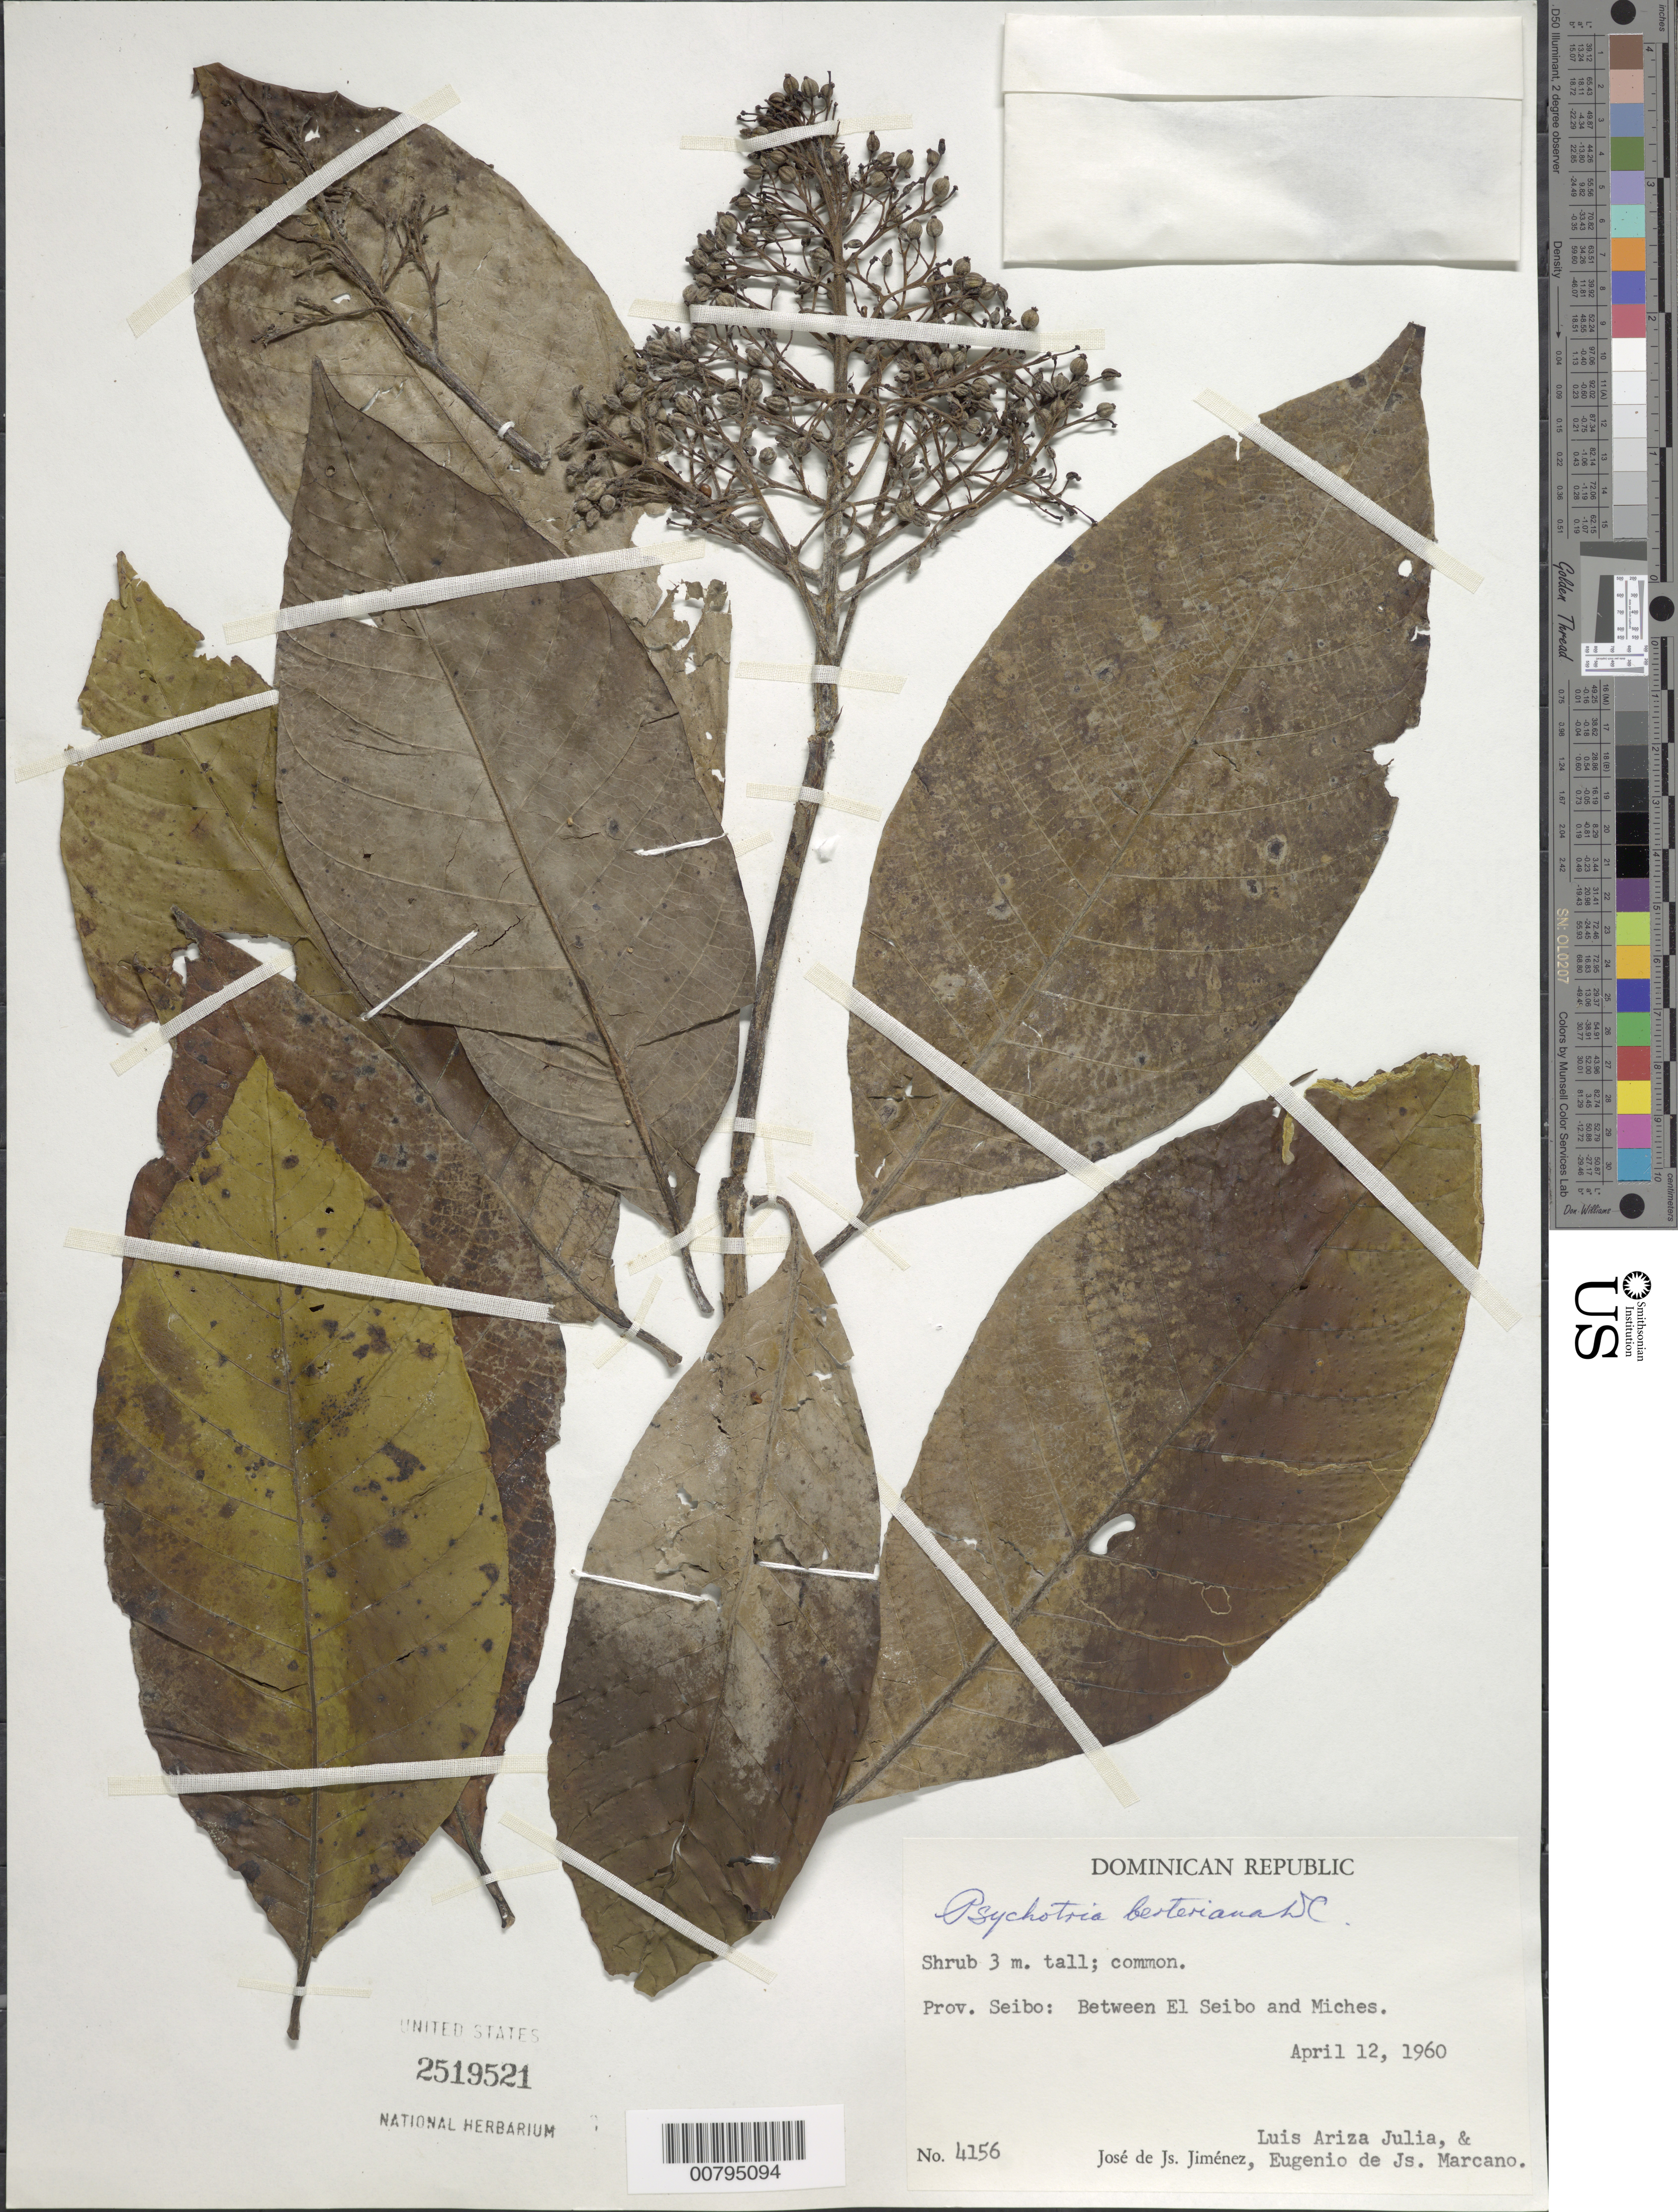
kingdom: Plantae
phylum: Tracheophyta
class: Magnoliopsida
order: Gentianales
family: Rubiaceae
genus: Psychotria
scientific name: Psychotria berteroana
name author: DC.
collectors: J. J. Jiménez Almonte, L. Julia & E. J. Marcano F.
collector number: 4156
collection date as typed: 12 Apr 1960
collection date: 1960-04-12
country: Dominican Republic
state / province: El Seibo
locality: Between El Seibo and Miches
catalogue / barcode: US 2519521